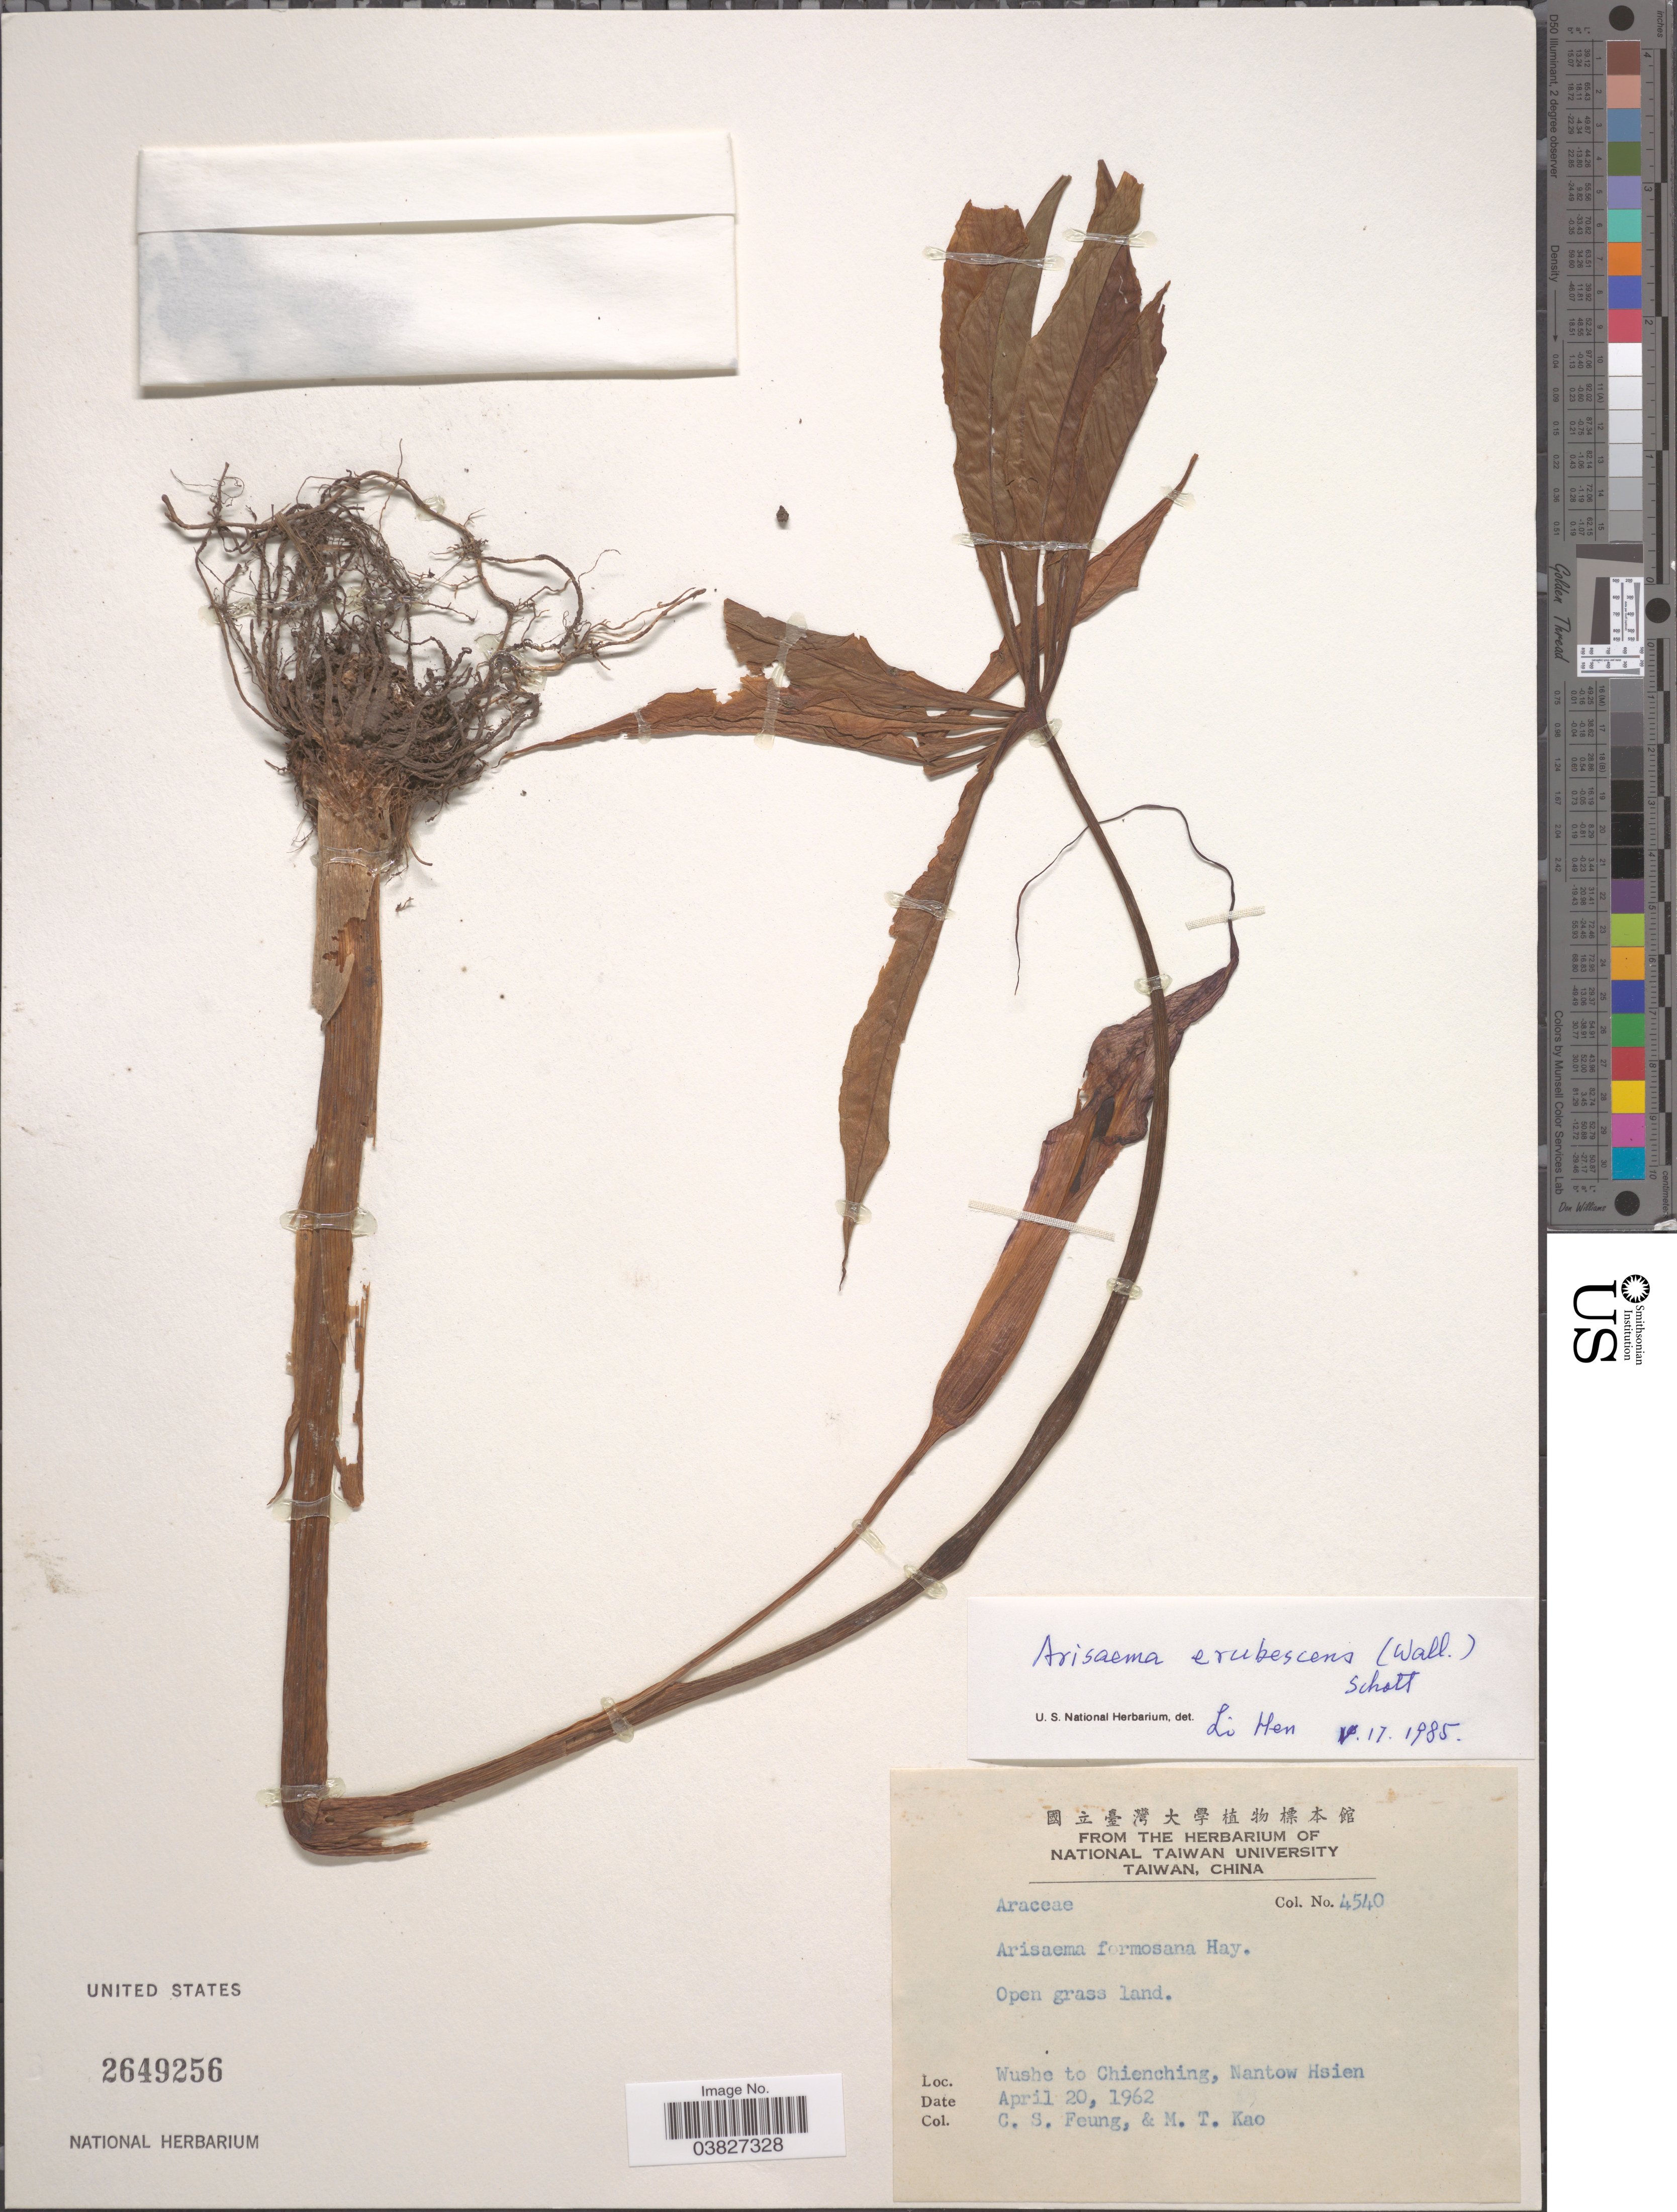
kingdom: Plantae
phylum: Tracheophyta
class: Liliopsida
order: Alismatales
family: Araceae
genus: Arisaema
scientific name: Arisaema erubescens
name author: (Wall.) Schott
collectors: C. Feung & M. T. Kao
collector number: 4540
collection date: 1962-04-20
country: Taiwan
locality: Wushe to Chienching, Nantow Hsien.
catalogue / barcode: US 2649256